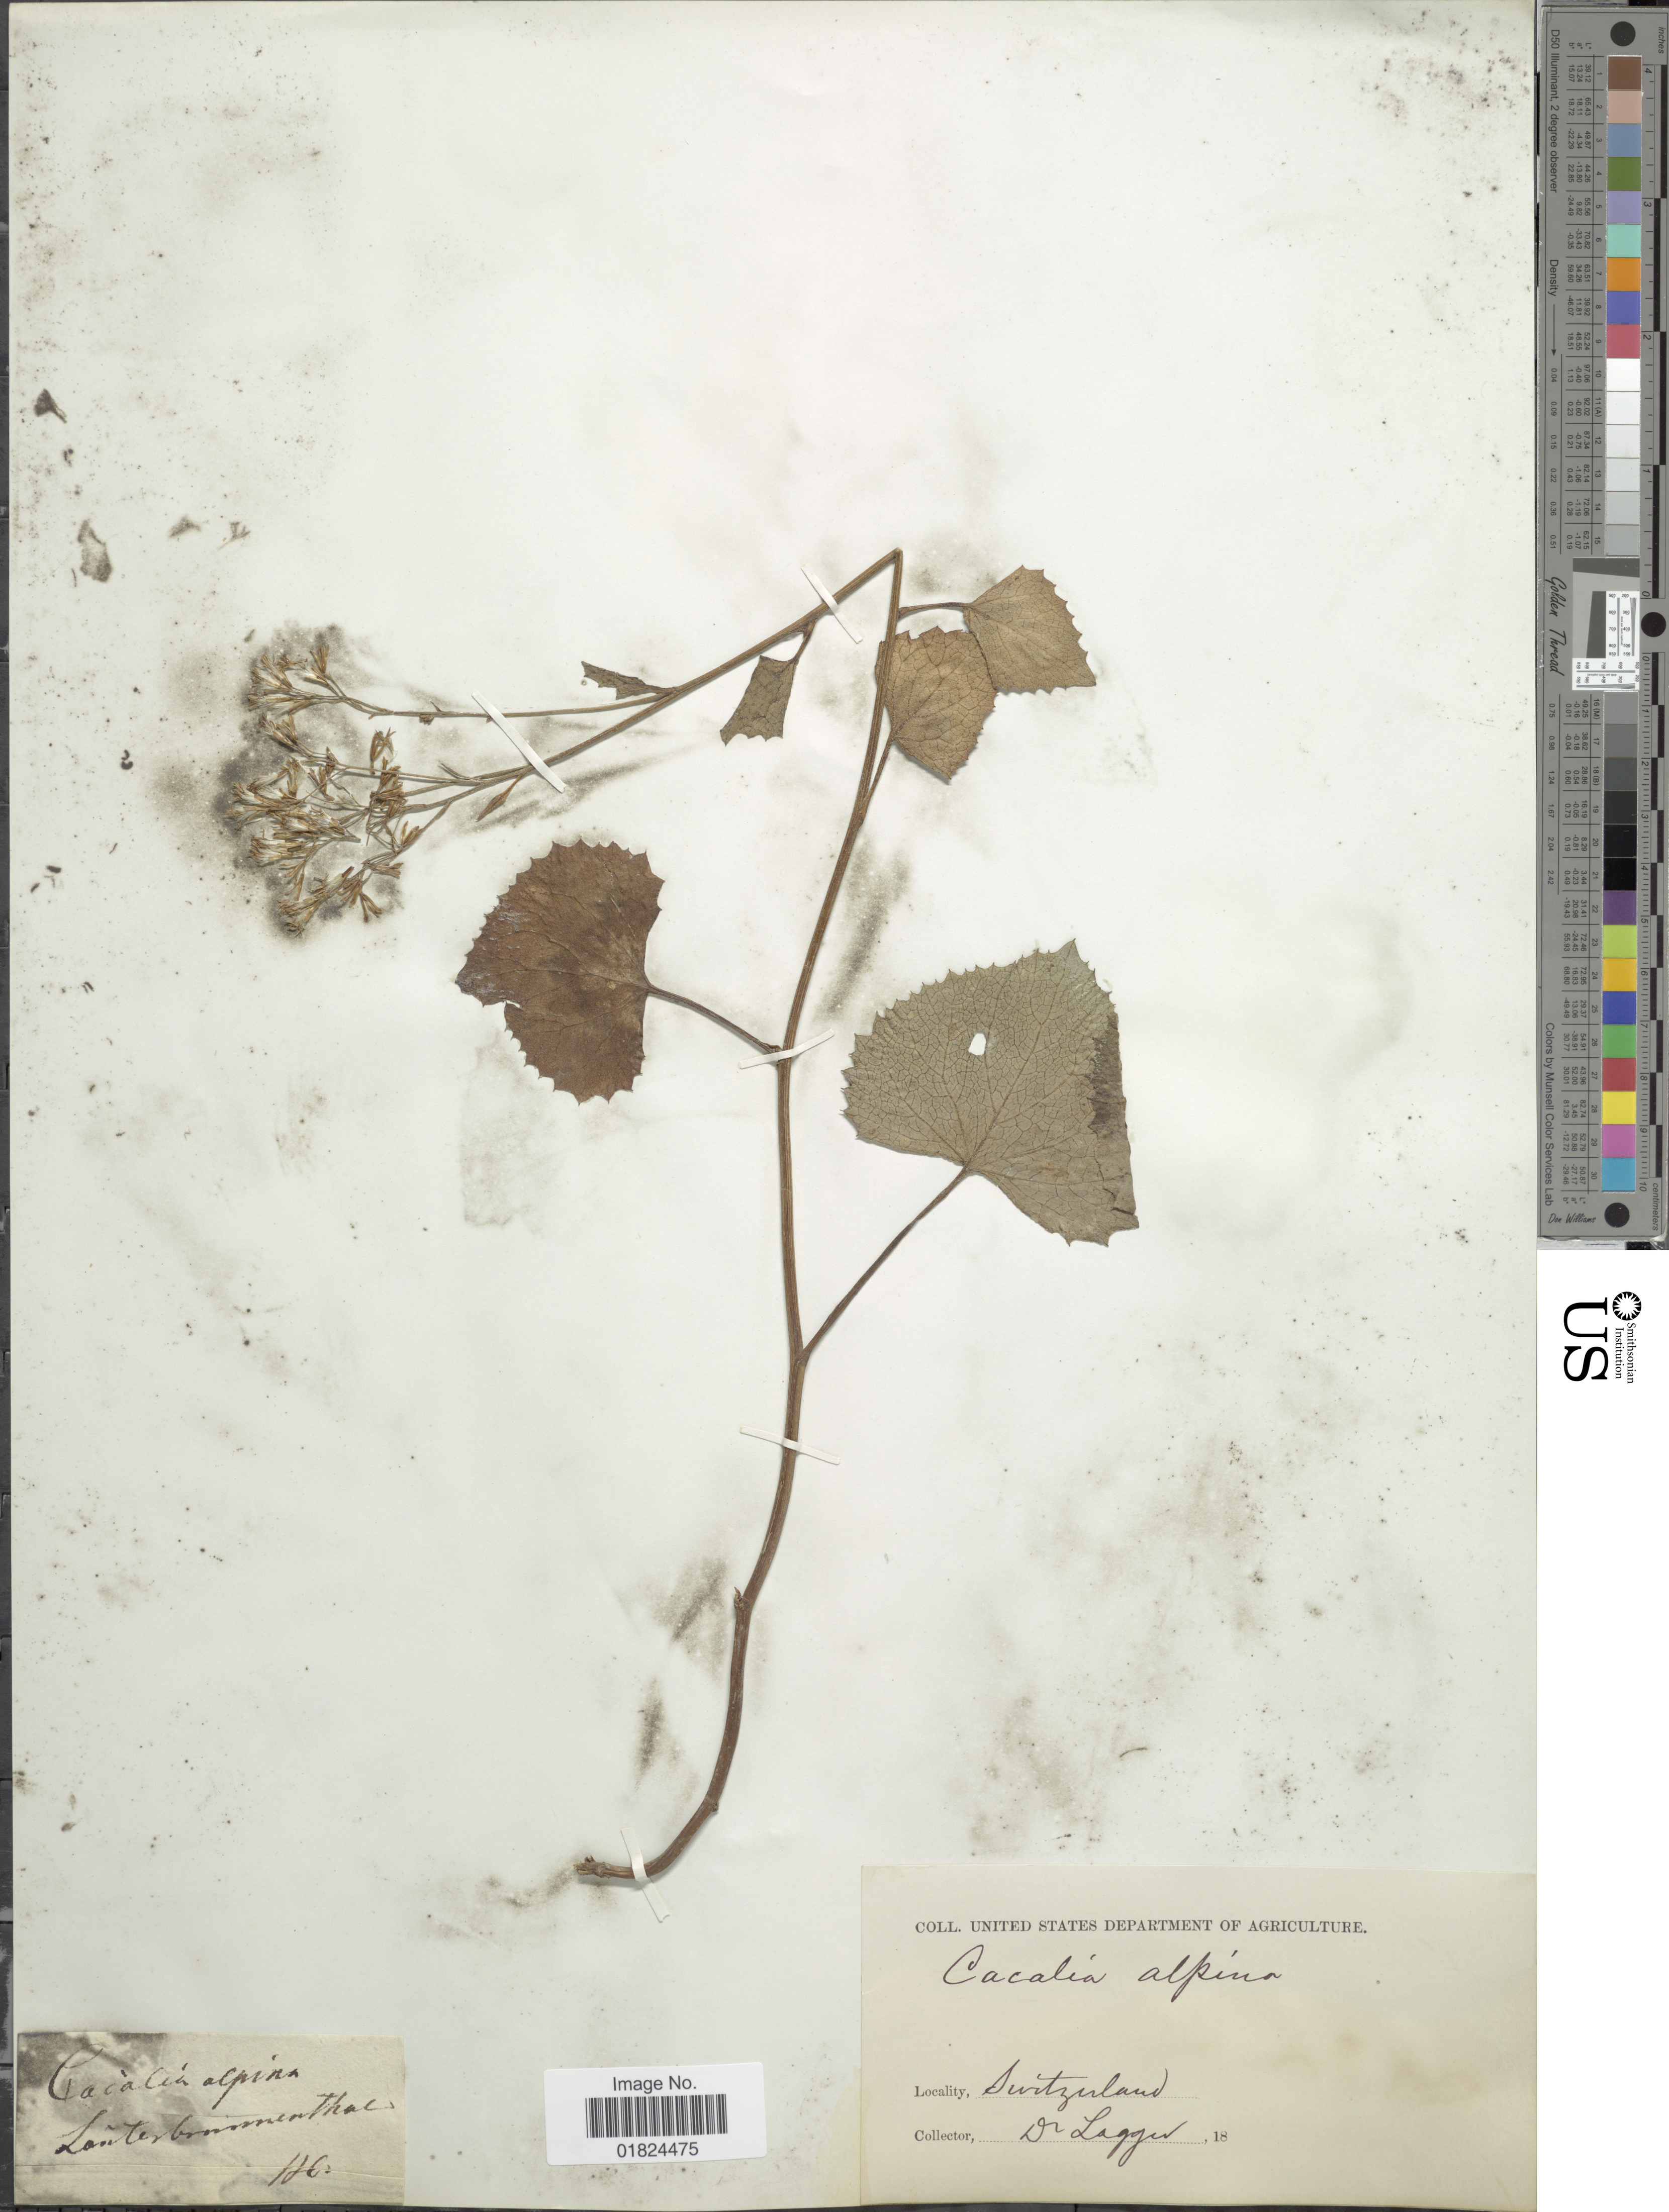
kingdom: Plantae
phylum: Tracheophyta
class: Magnoliopsida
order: Asterales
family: Asteraceae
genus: Adenostyles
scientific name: Adenostyles alliariae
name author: (Gouan) A. Kern.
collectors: F. J. Lagger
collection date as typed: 18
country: Switzerland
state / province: Bern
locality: Lauterbrunnen thal